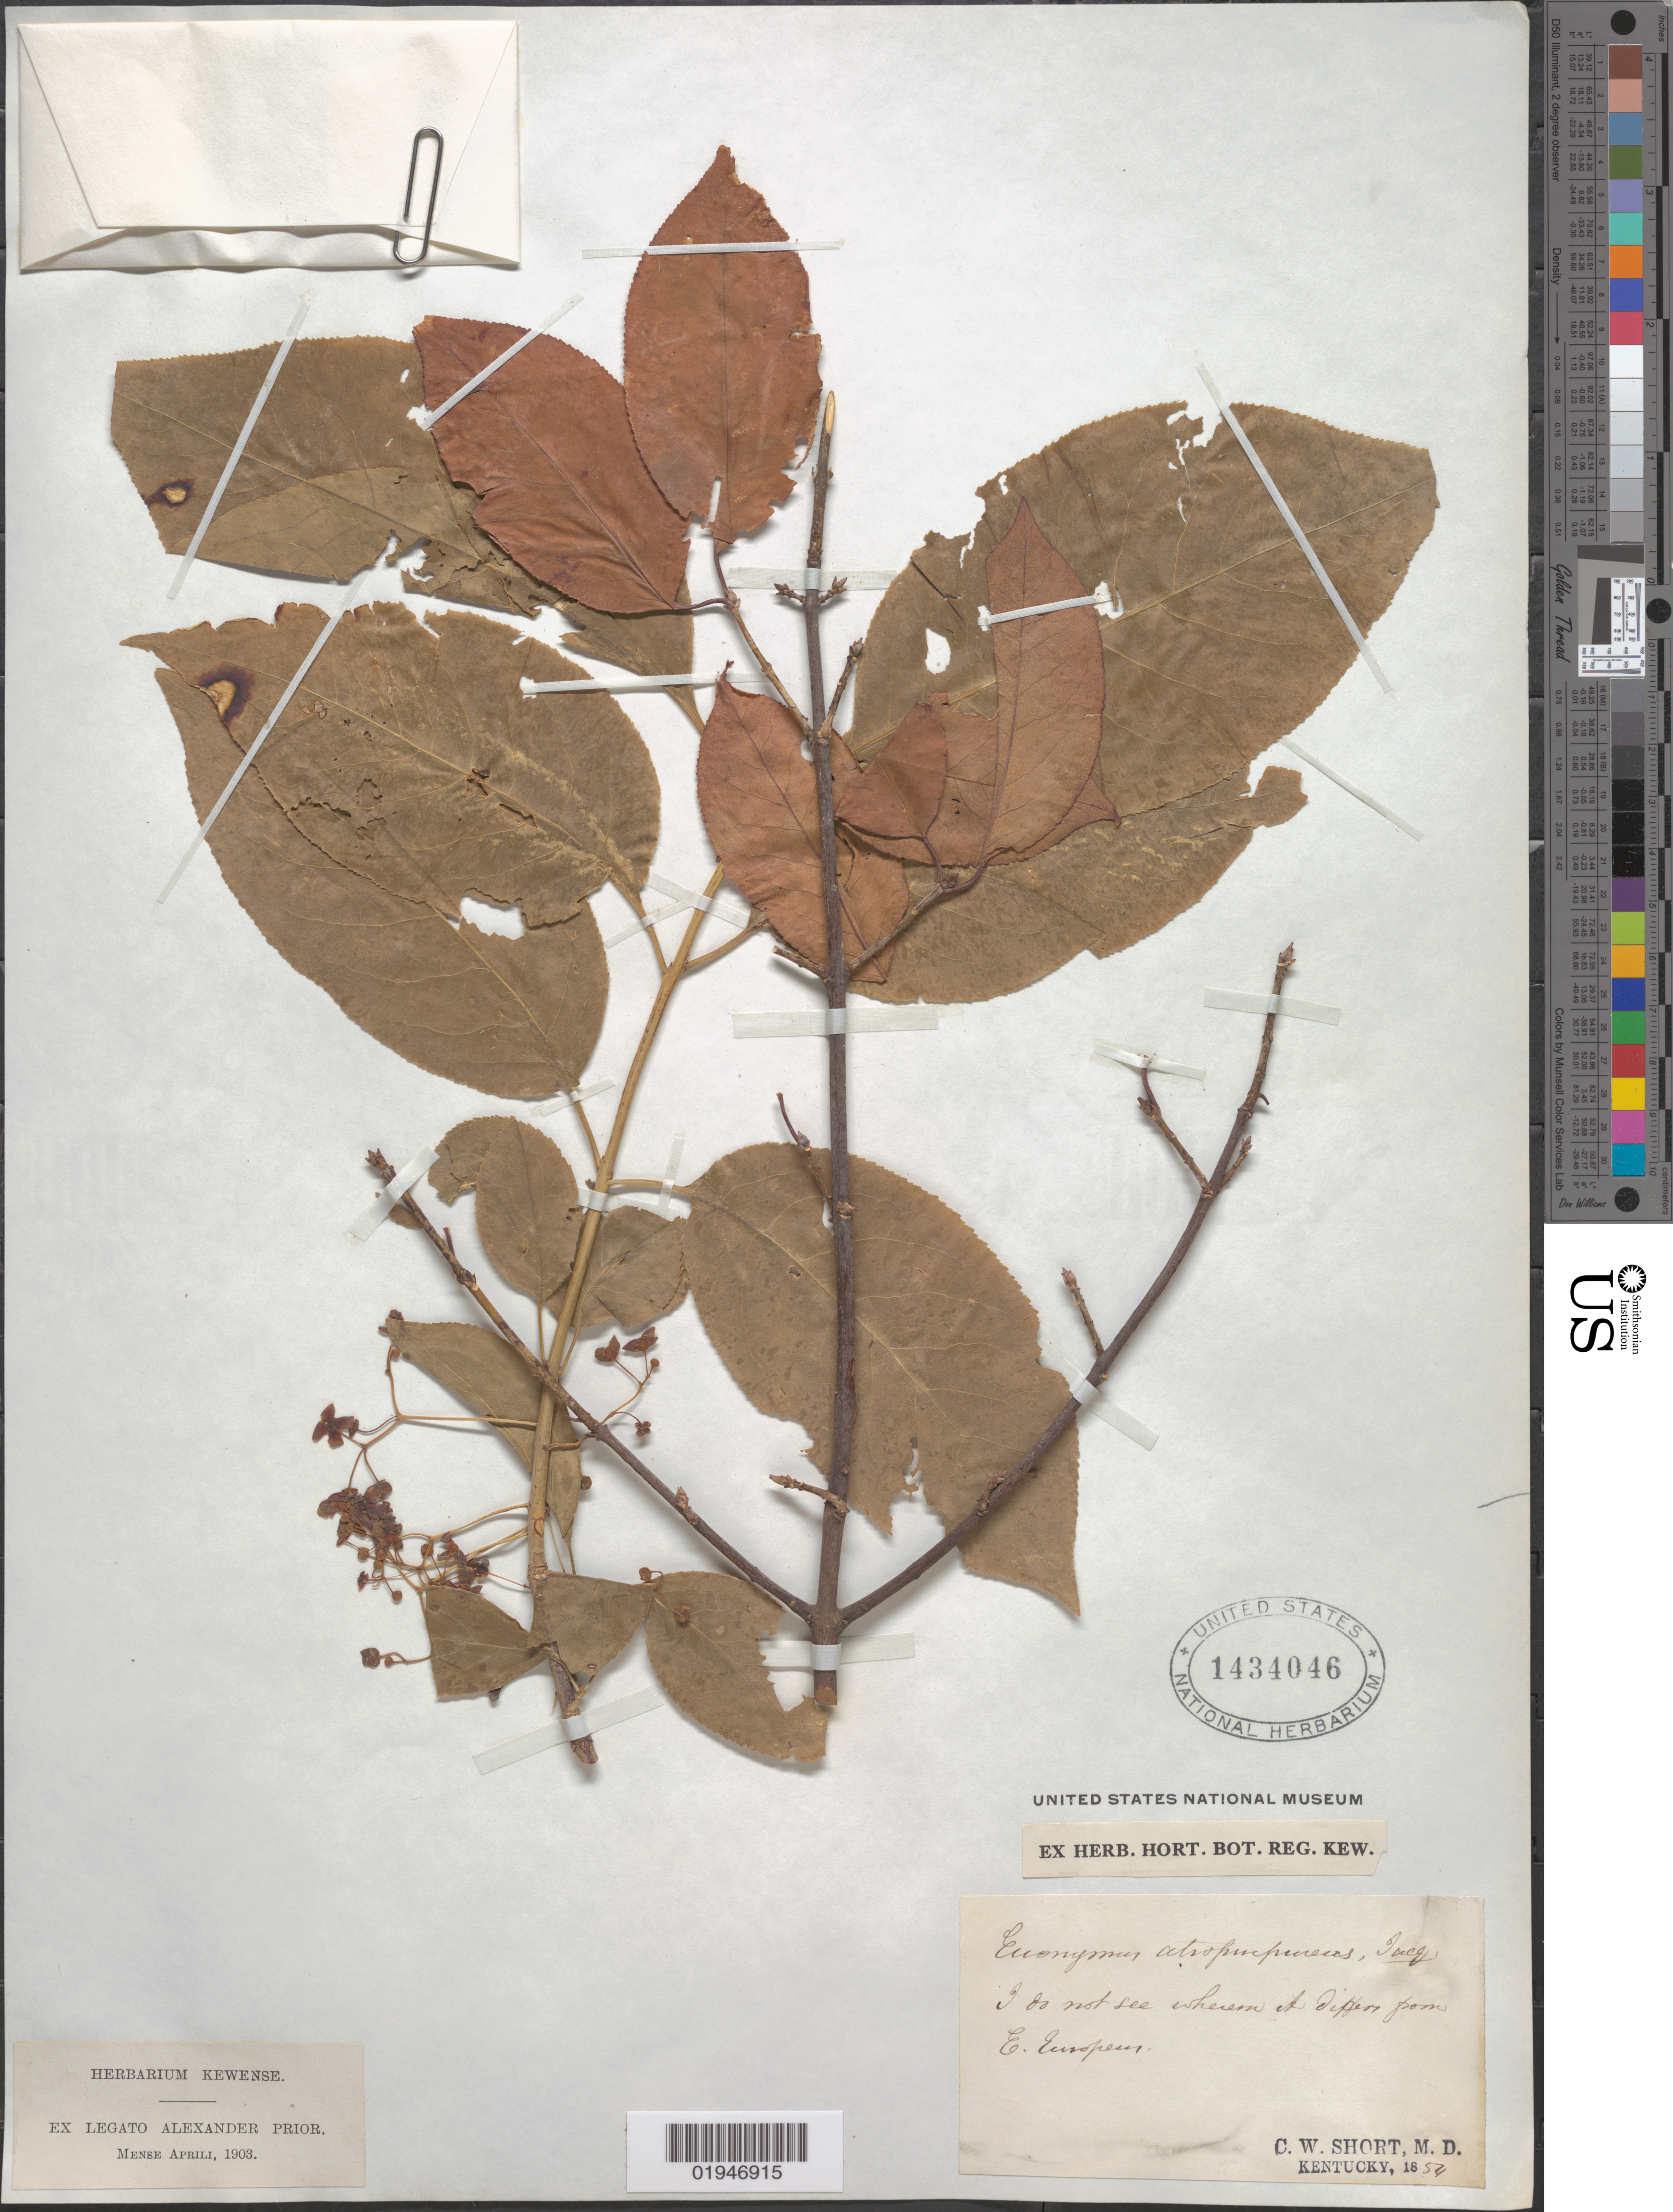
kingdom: Plantae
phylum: Tracheophyta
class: Magnoliopsida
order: Celastrales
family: Celastraceae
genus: Euonymus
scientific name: Euonymus atropurpureus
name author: Jacq.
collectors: C. W. Short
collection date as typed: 1854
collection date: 1854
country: United States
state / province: Kentucky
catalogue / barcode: US 1434046